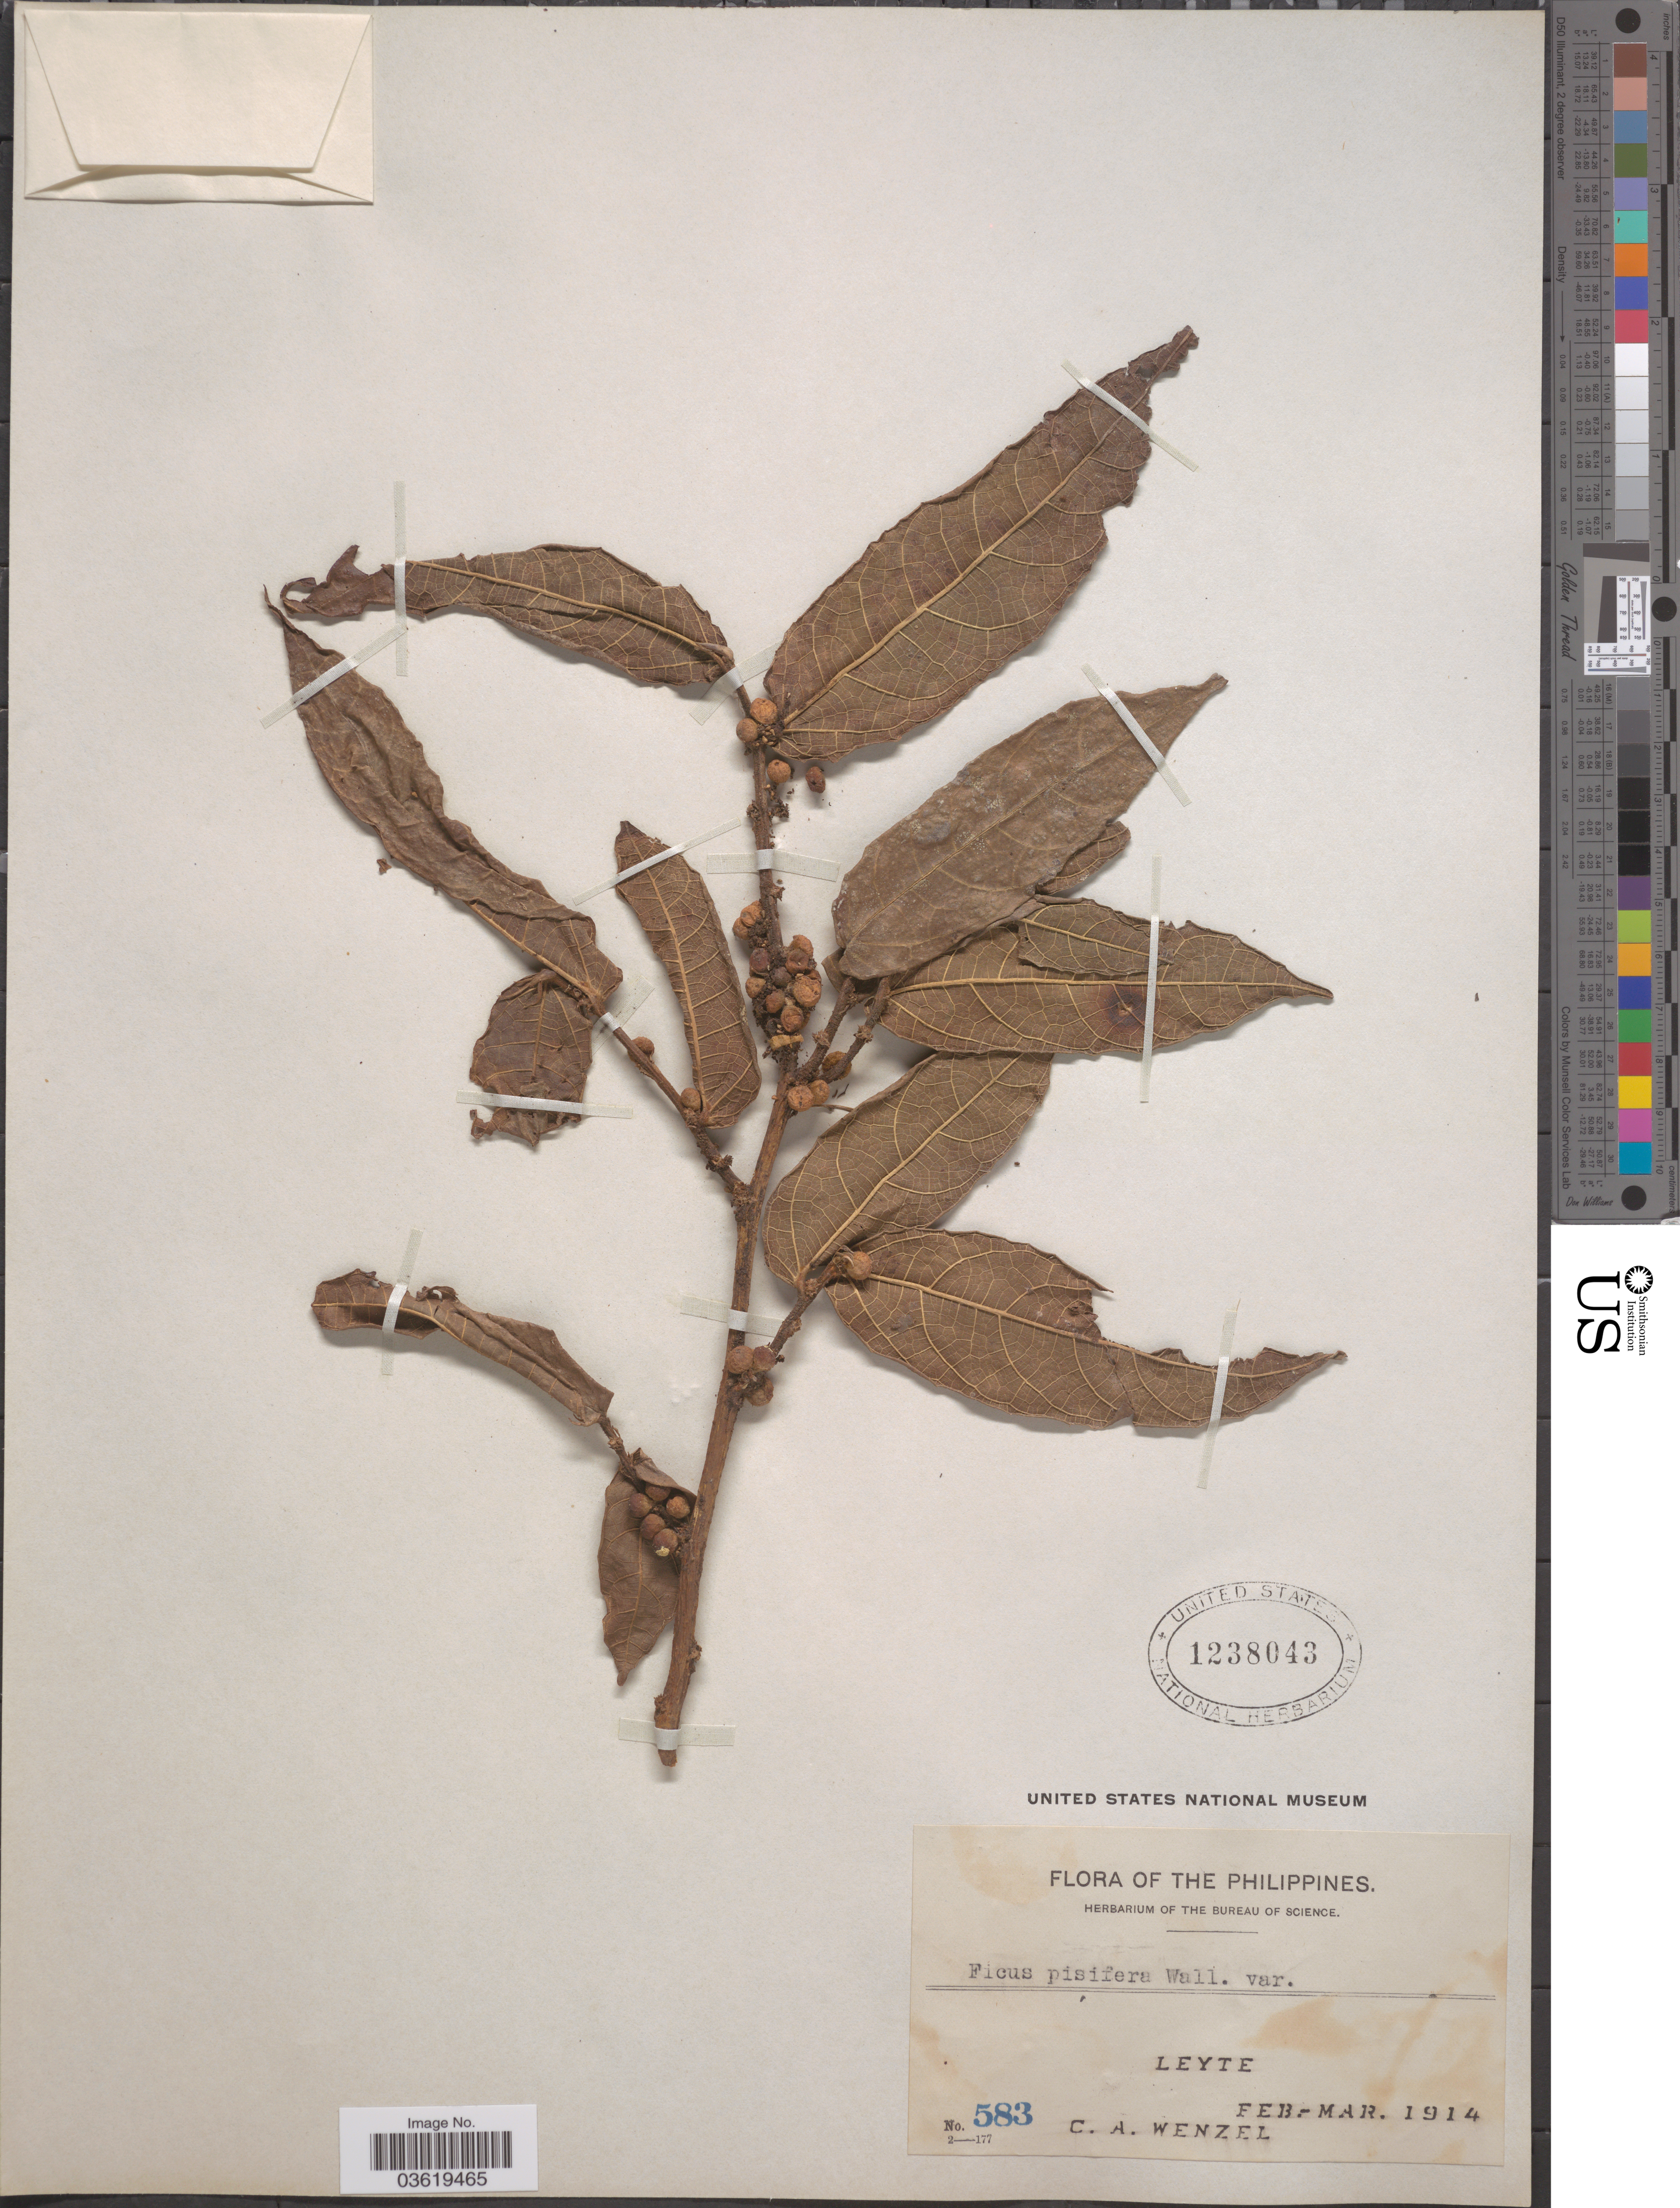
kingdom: Plantae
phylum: Tracheophyta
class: Magnoliopsida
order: Rosales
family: Moraceae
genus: Ficus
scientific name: Ficus pisifera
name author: Wall.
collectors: C. Wenzel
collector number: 583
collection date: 1914-02/1914-03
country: Philippines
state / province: Eastern Visayas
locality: Leyte.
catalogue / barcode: US 1238043